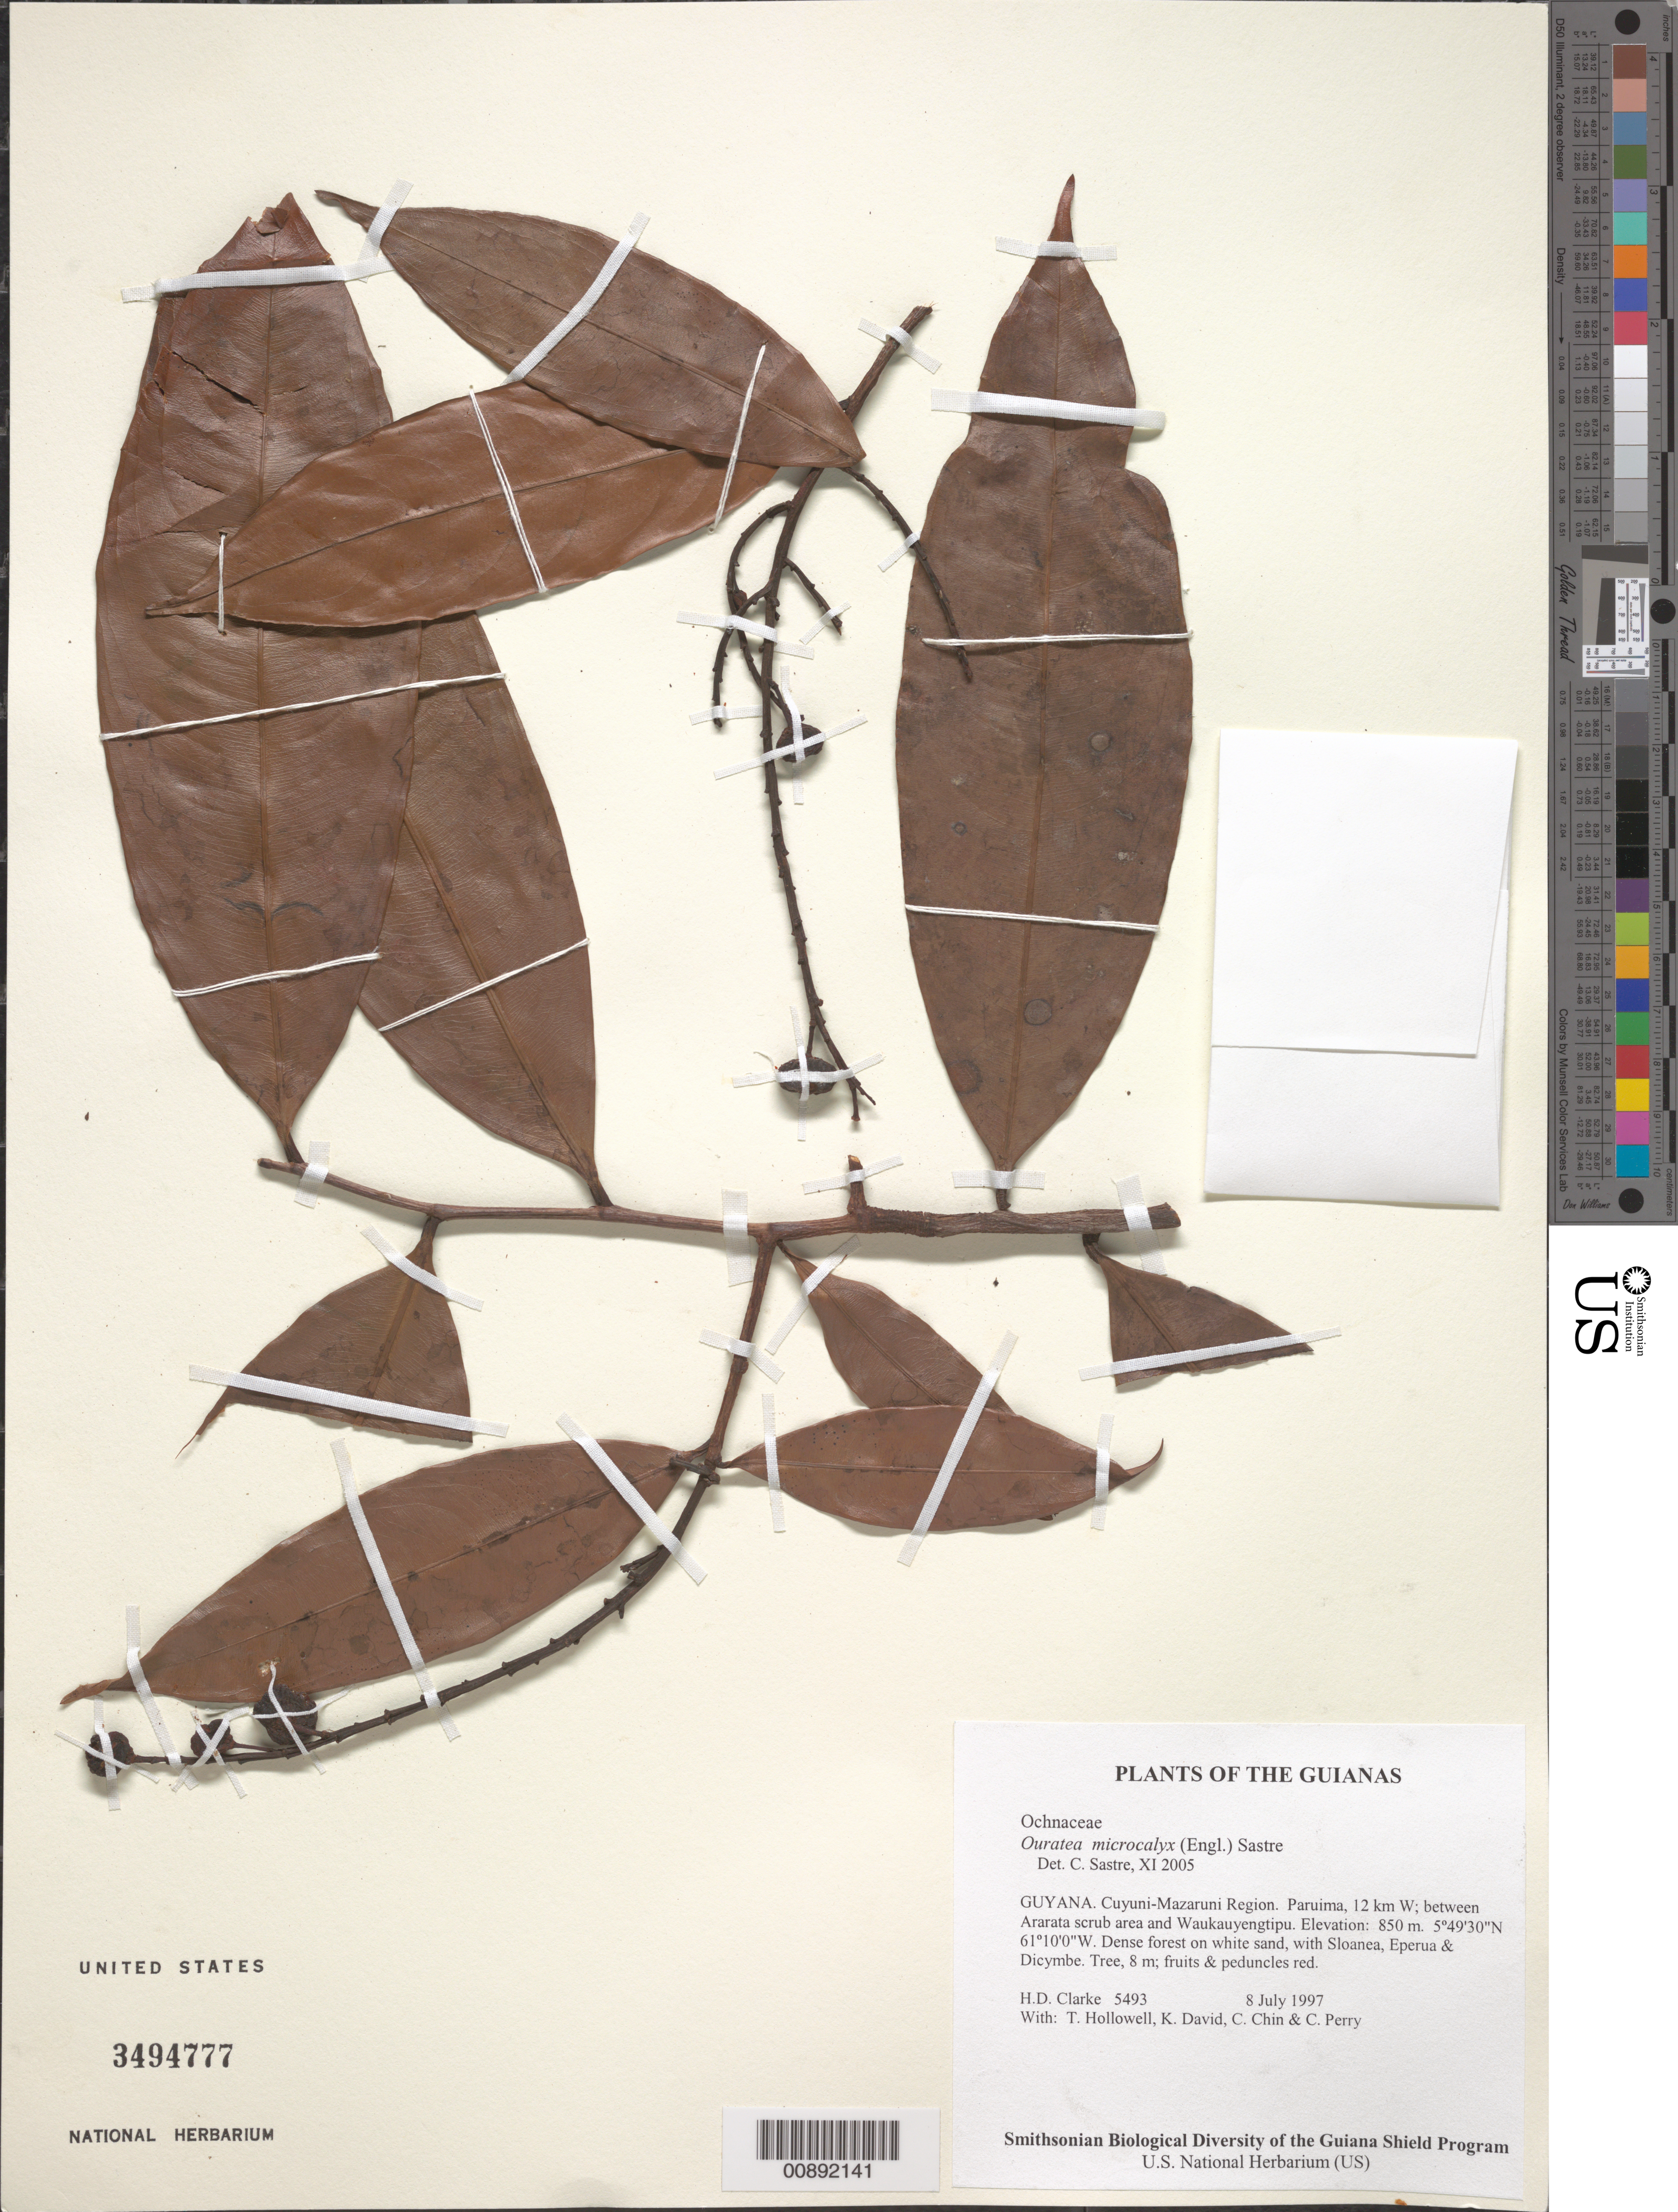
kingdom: Plantae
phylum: Tracheophyta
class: Magnoliopsida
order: Malpighiales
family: Ochnaceae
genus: Ouratea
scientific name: Ouratea microcalyx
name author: (Engl.) Sastre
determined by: Sastre, C. H. L.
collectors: H. D. Clarke, T. Hollowell, K. David, C. Chin & C. Perry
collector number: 5493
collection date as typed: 8 July 1997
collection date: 1997-07-08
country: Guyana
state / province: Cuyuni-Mazaruni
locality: Paruima, 12 km W; between Ararata scrub area and Waukauyengtipu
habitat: Dense forest on white sand, with Sloanea, Eperua & Dicymbe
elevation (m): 850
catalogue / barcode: US 3494777